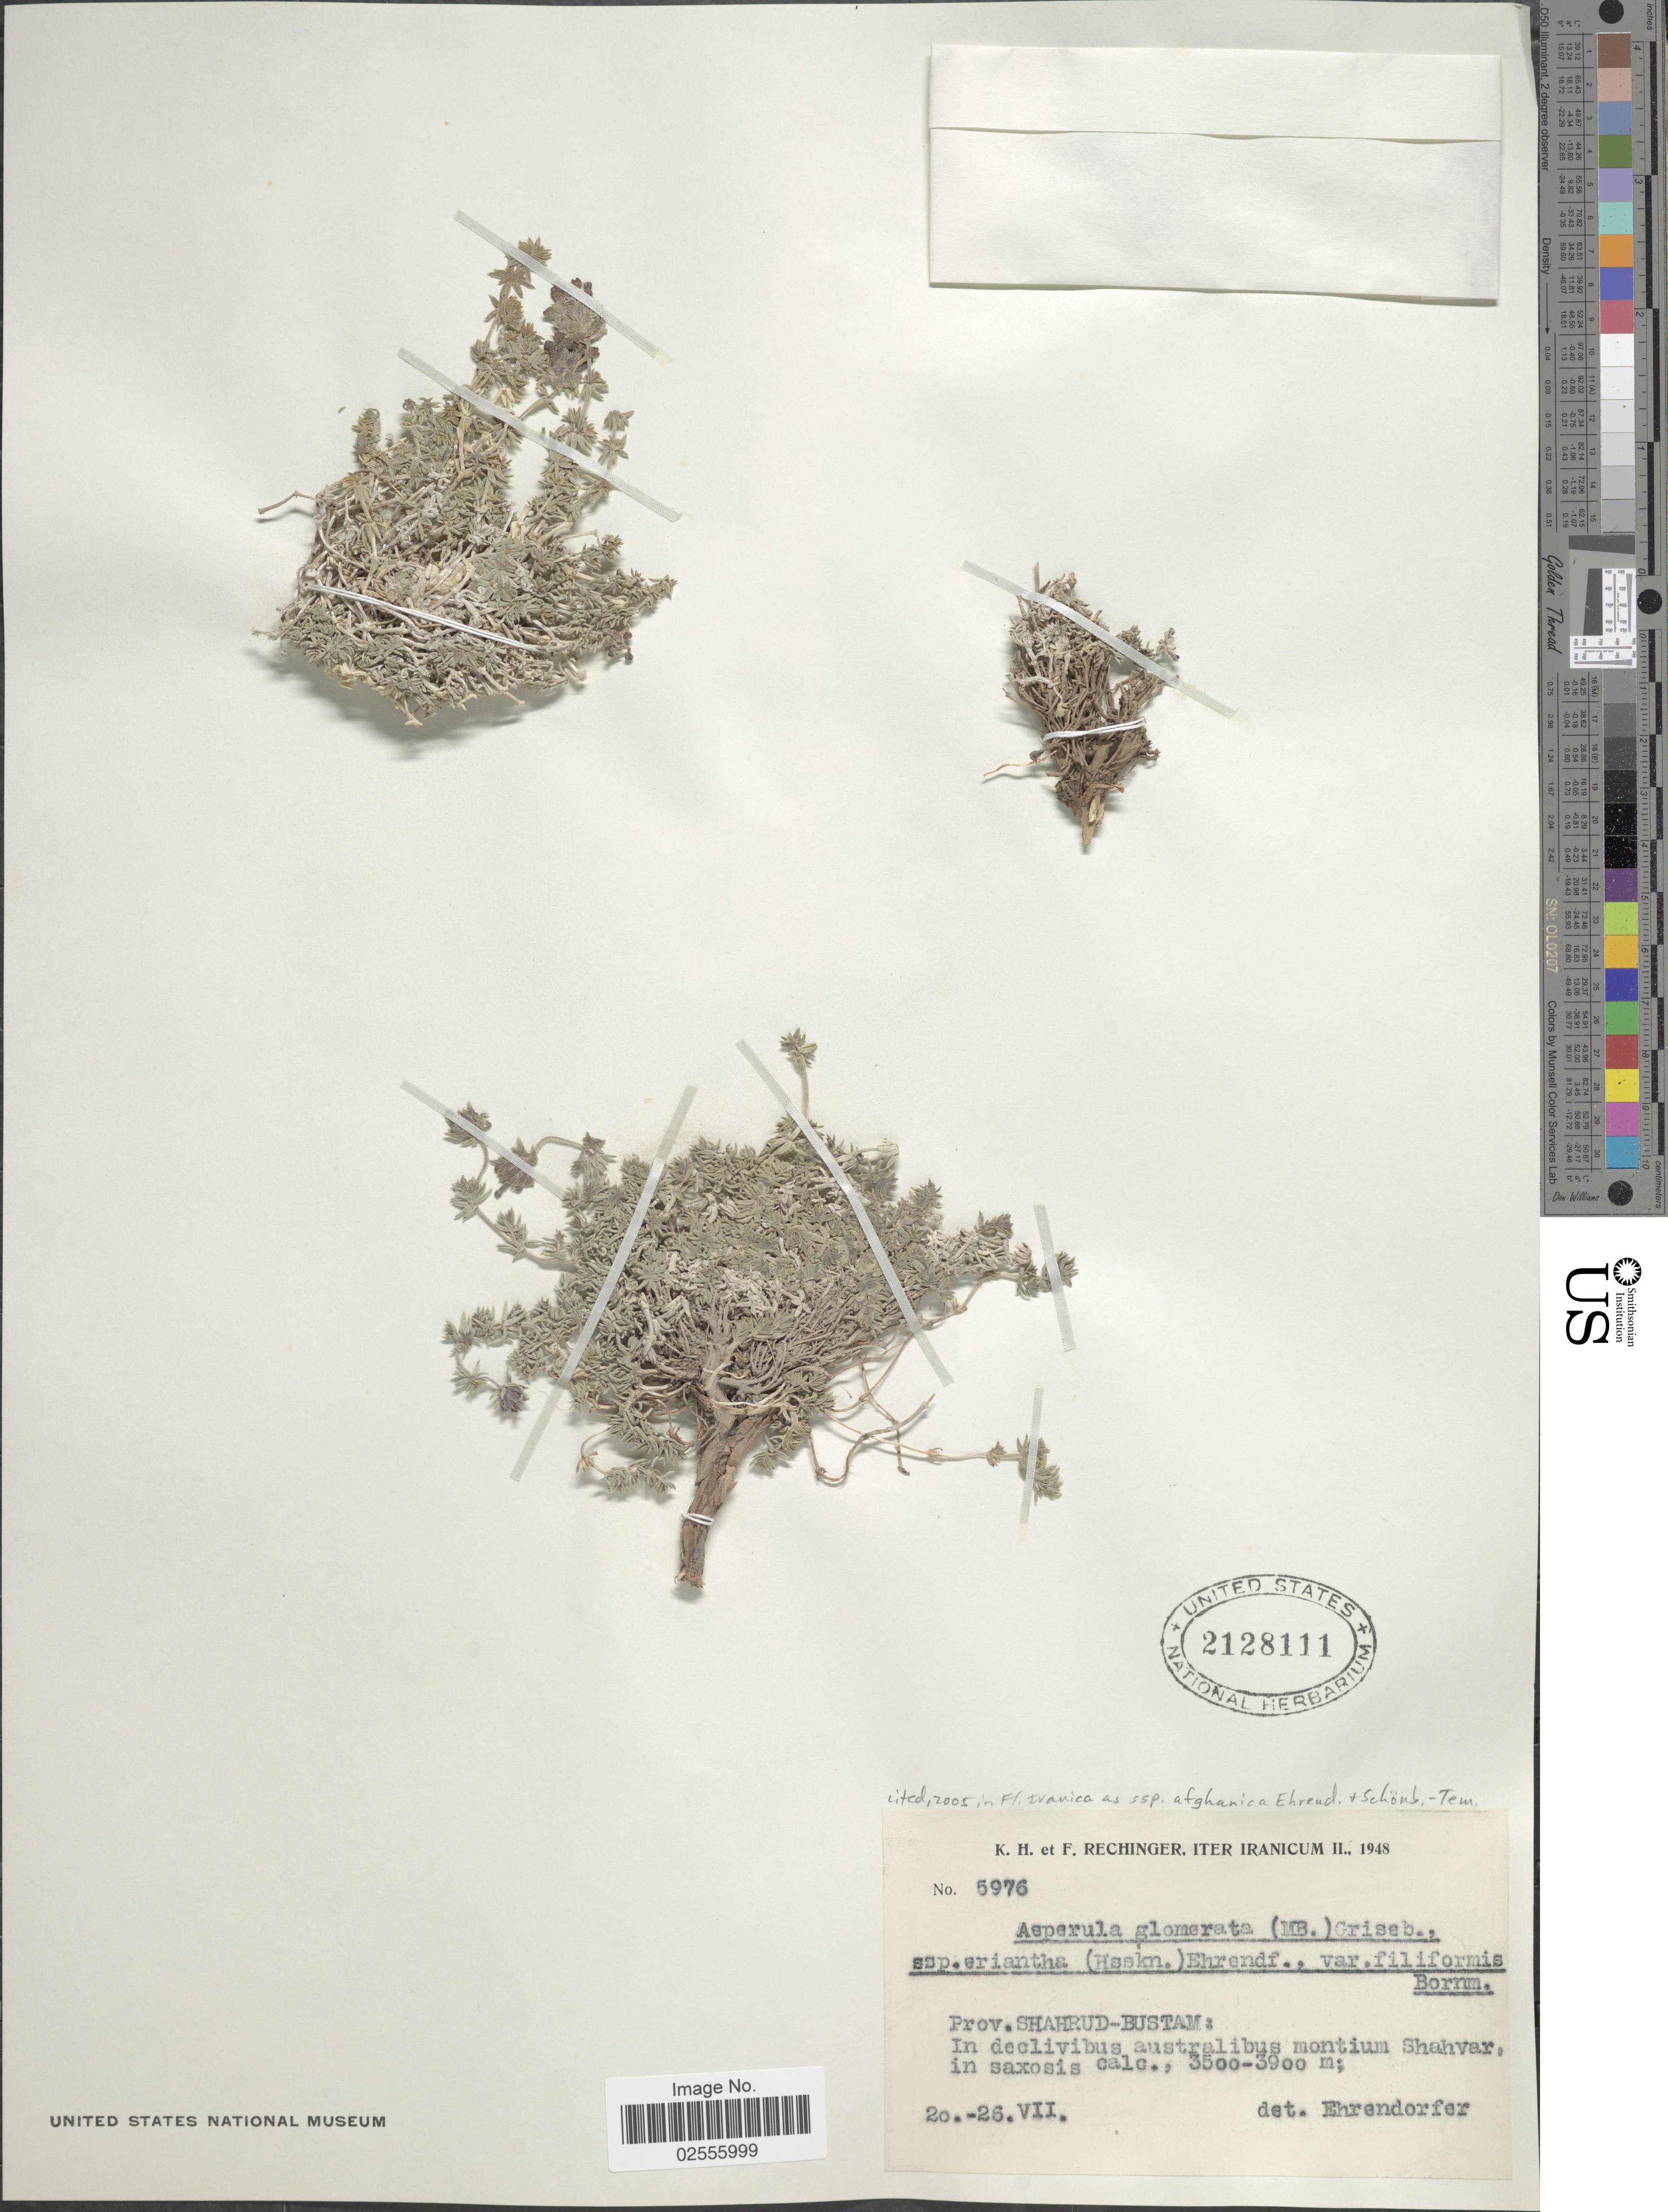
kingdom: Plantae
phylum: Tracheophyta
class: Magnoliopsida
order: Gentianales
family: Rubiaceae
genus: Asperula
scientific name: Asperula glomerata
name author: (M. Bieb.) Griseb.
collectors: K. H. Rechinger & F. Rechinger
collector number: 5976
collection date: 1948-07-20/1948-07-26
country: Iran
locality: Iter Iranicum, Prov. Shahrud-Bustam: in declivibus australibus montrium Shahvar, in saxosis calc.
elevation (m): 3500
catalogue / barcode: US 2128111